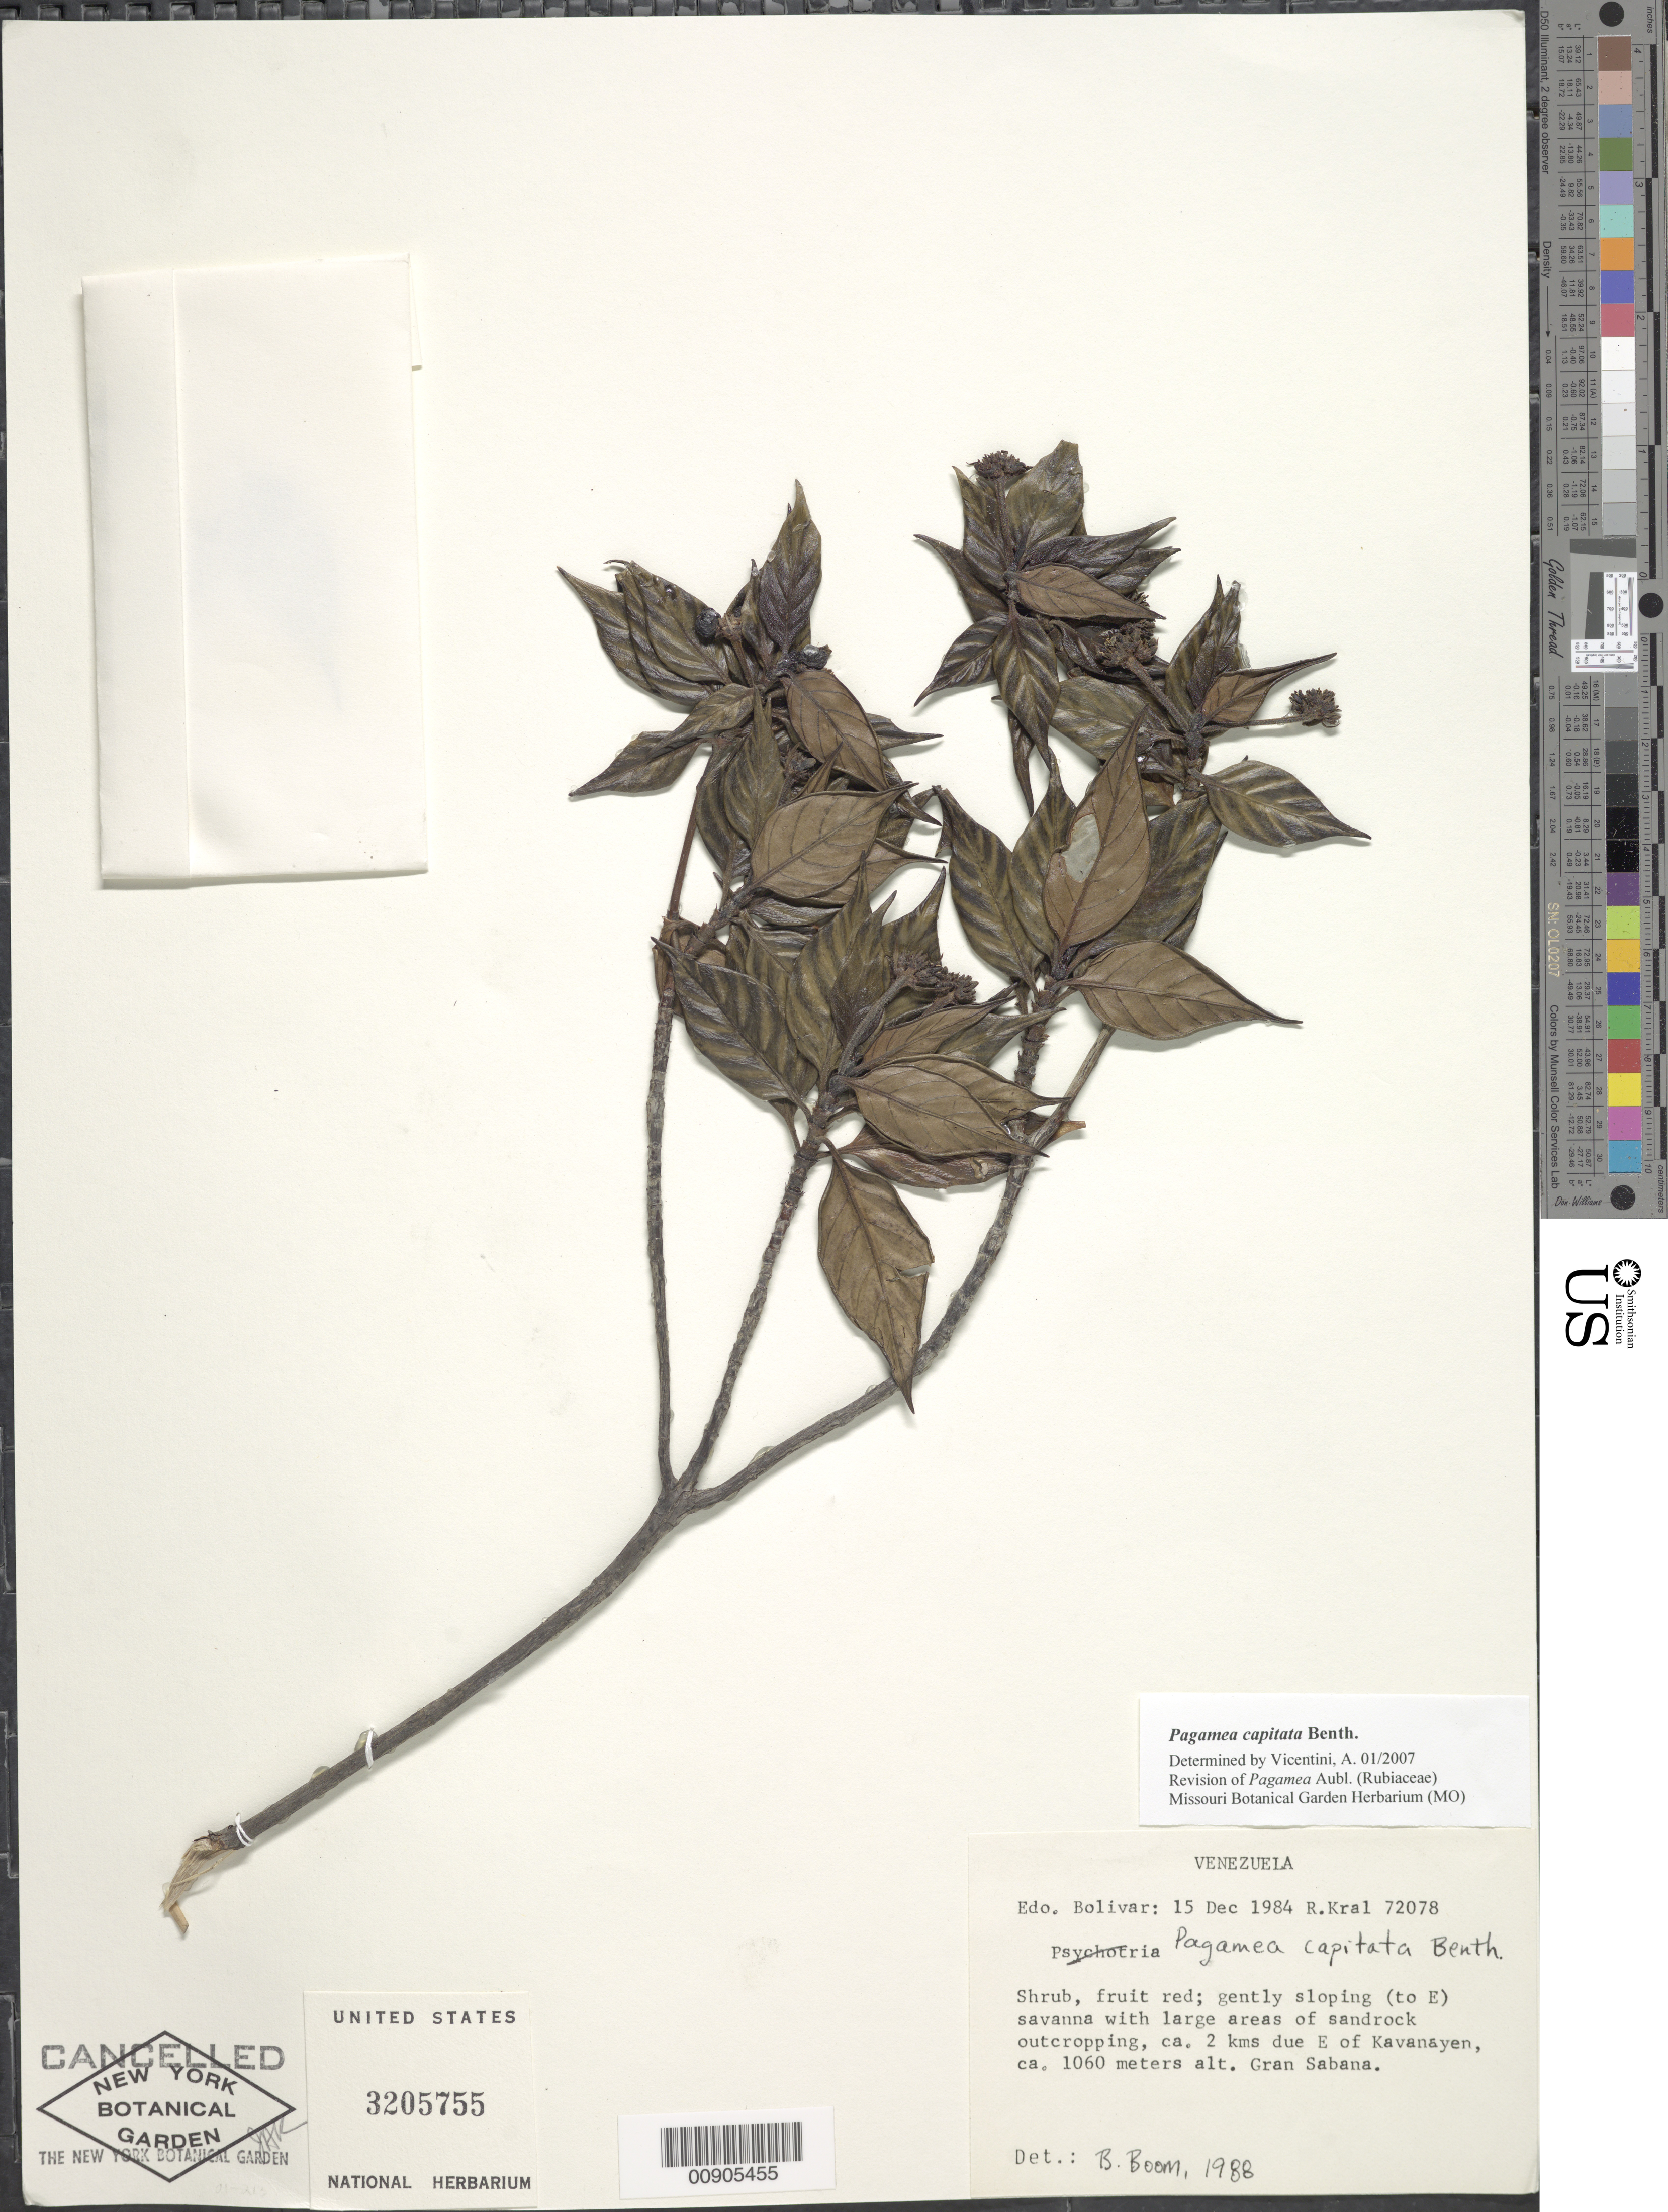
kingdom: Plantae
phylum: Tracheophyta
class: Magnoliopsida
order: Gentianales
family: Rubiaceae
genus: Pagamea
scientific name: Pagamea capitata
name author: Benth.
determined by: Vicentini, A.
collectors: R. Kral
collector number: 72078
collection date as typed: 15-Dec-84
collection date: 1984-12-15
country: Venezuela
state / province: Bolívar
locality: Gran Sabana, 2 km due E of Kavanayén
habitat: Gently sloping (to E) savanna with large areas of sandrock outcropping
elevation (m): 1060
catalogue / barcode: US 3205755